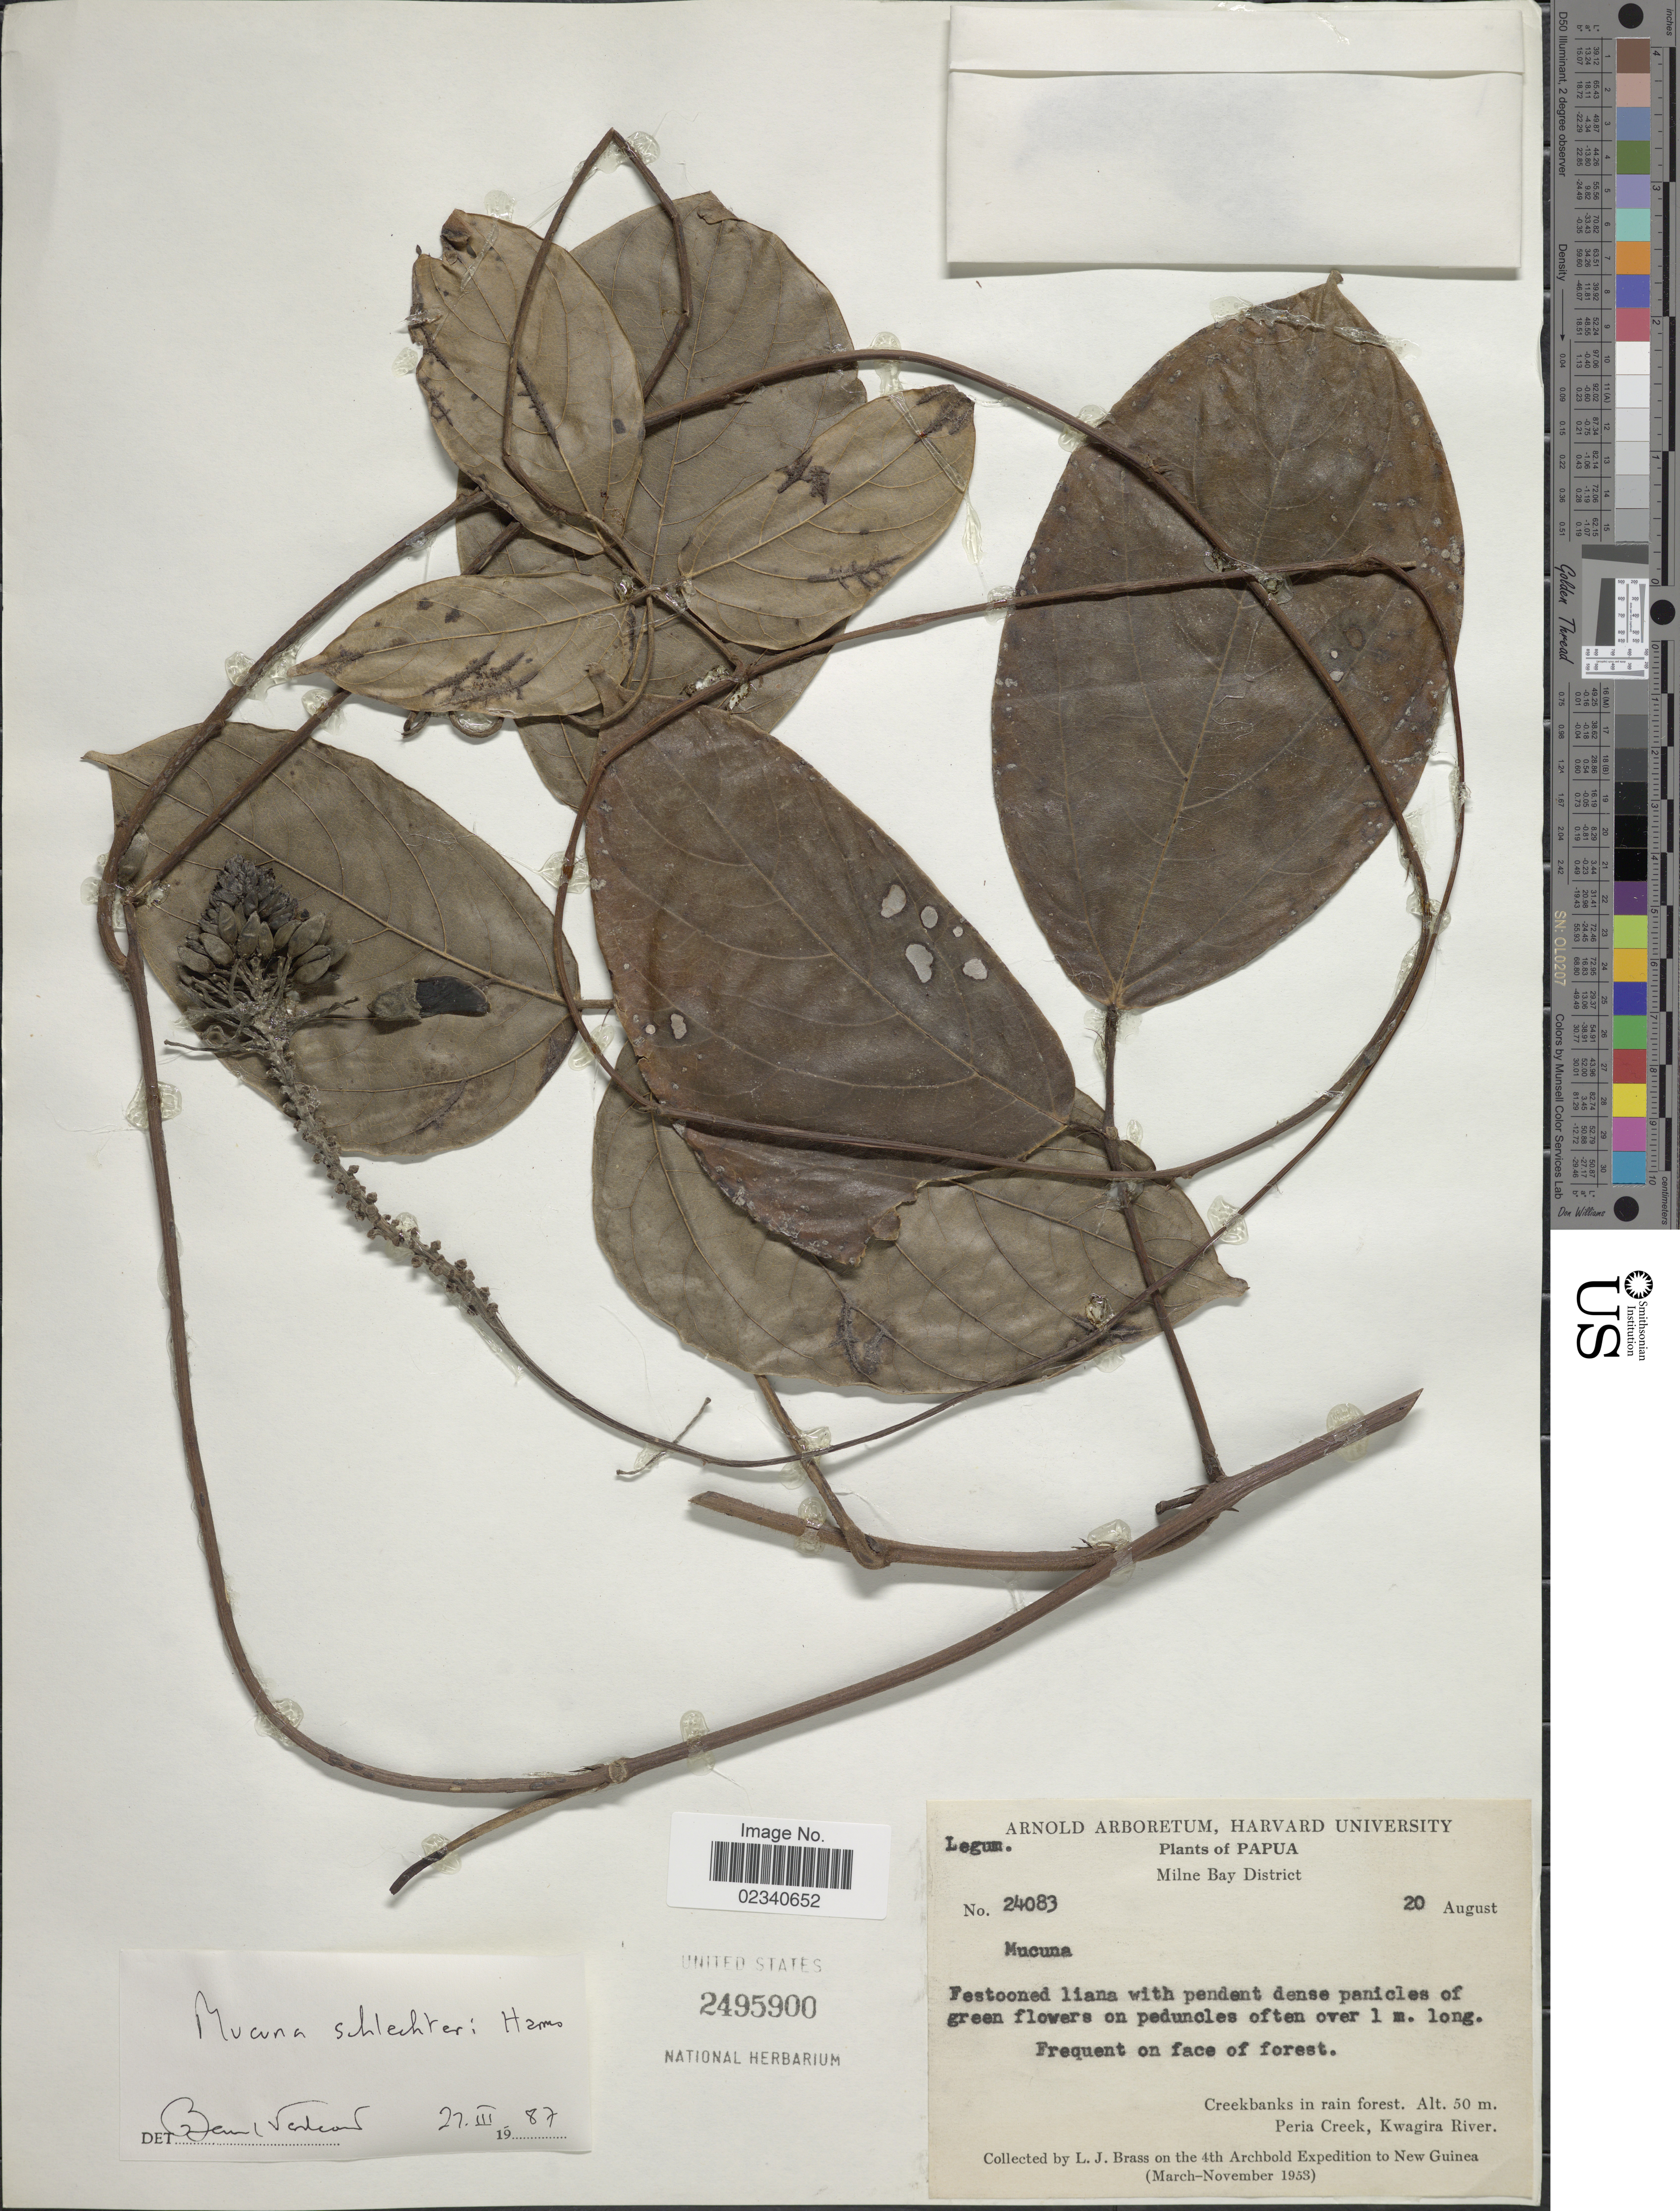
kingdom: Plantae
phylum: Tracheophyta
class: Magnoliopsida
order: Fabales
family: Fabaceae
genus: Mucuna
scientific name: Mucuna schlechteri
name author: Harms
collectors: L. J. Brass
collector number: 24083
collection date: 1953-08-20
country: Papua New Guinea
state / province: Milne Bay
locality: Papua. Peria Creek, Kwagira River. New Guinea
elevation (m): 50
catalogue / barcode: US 2495900